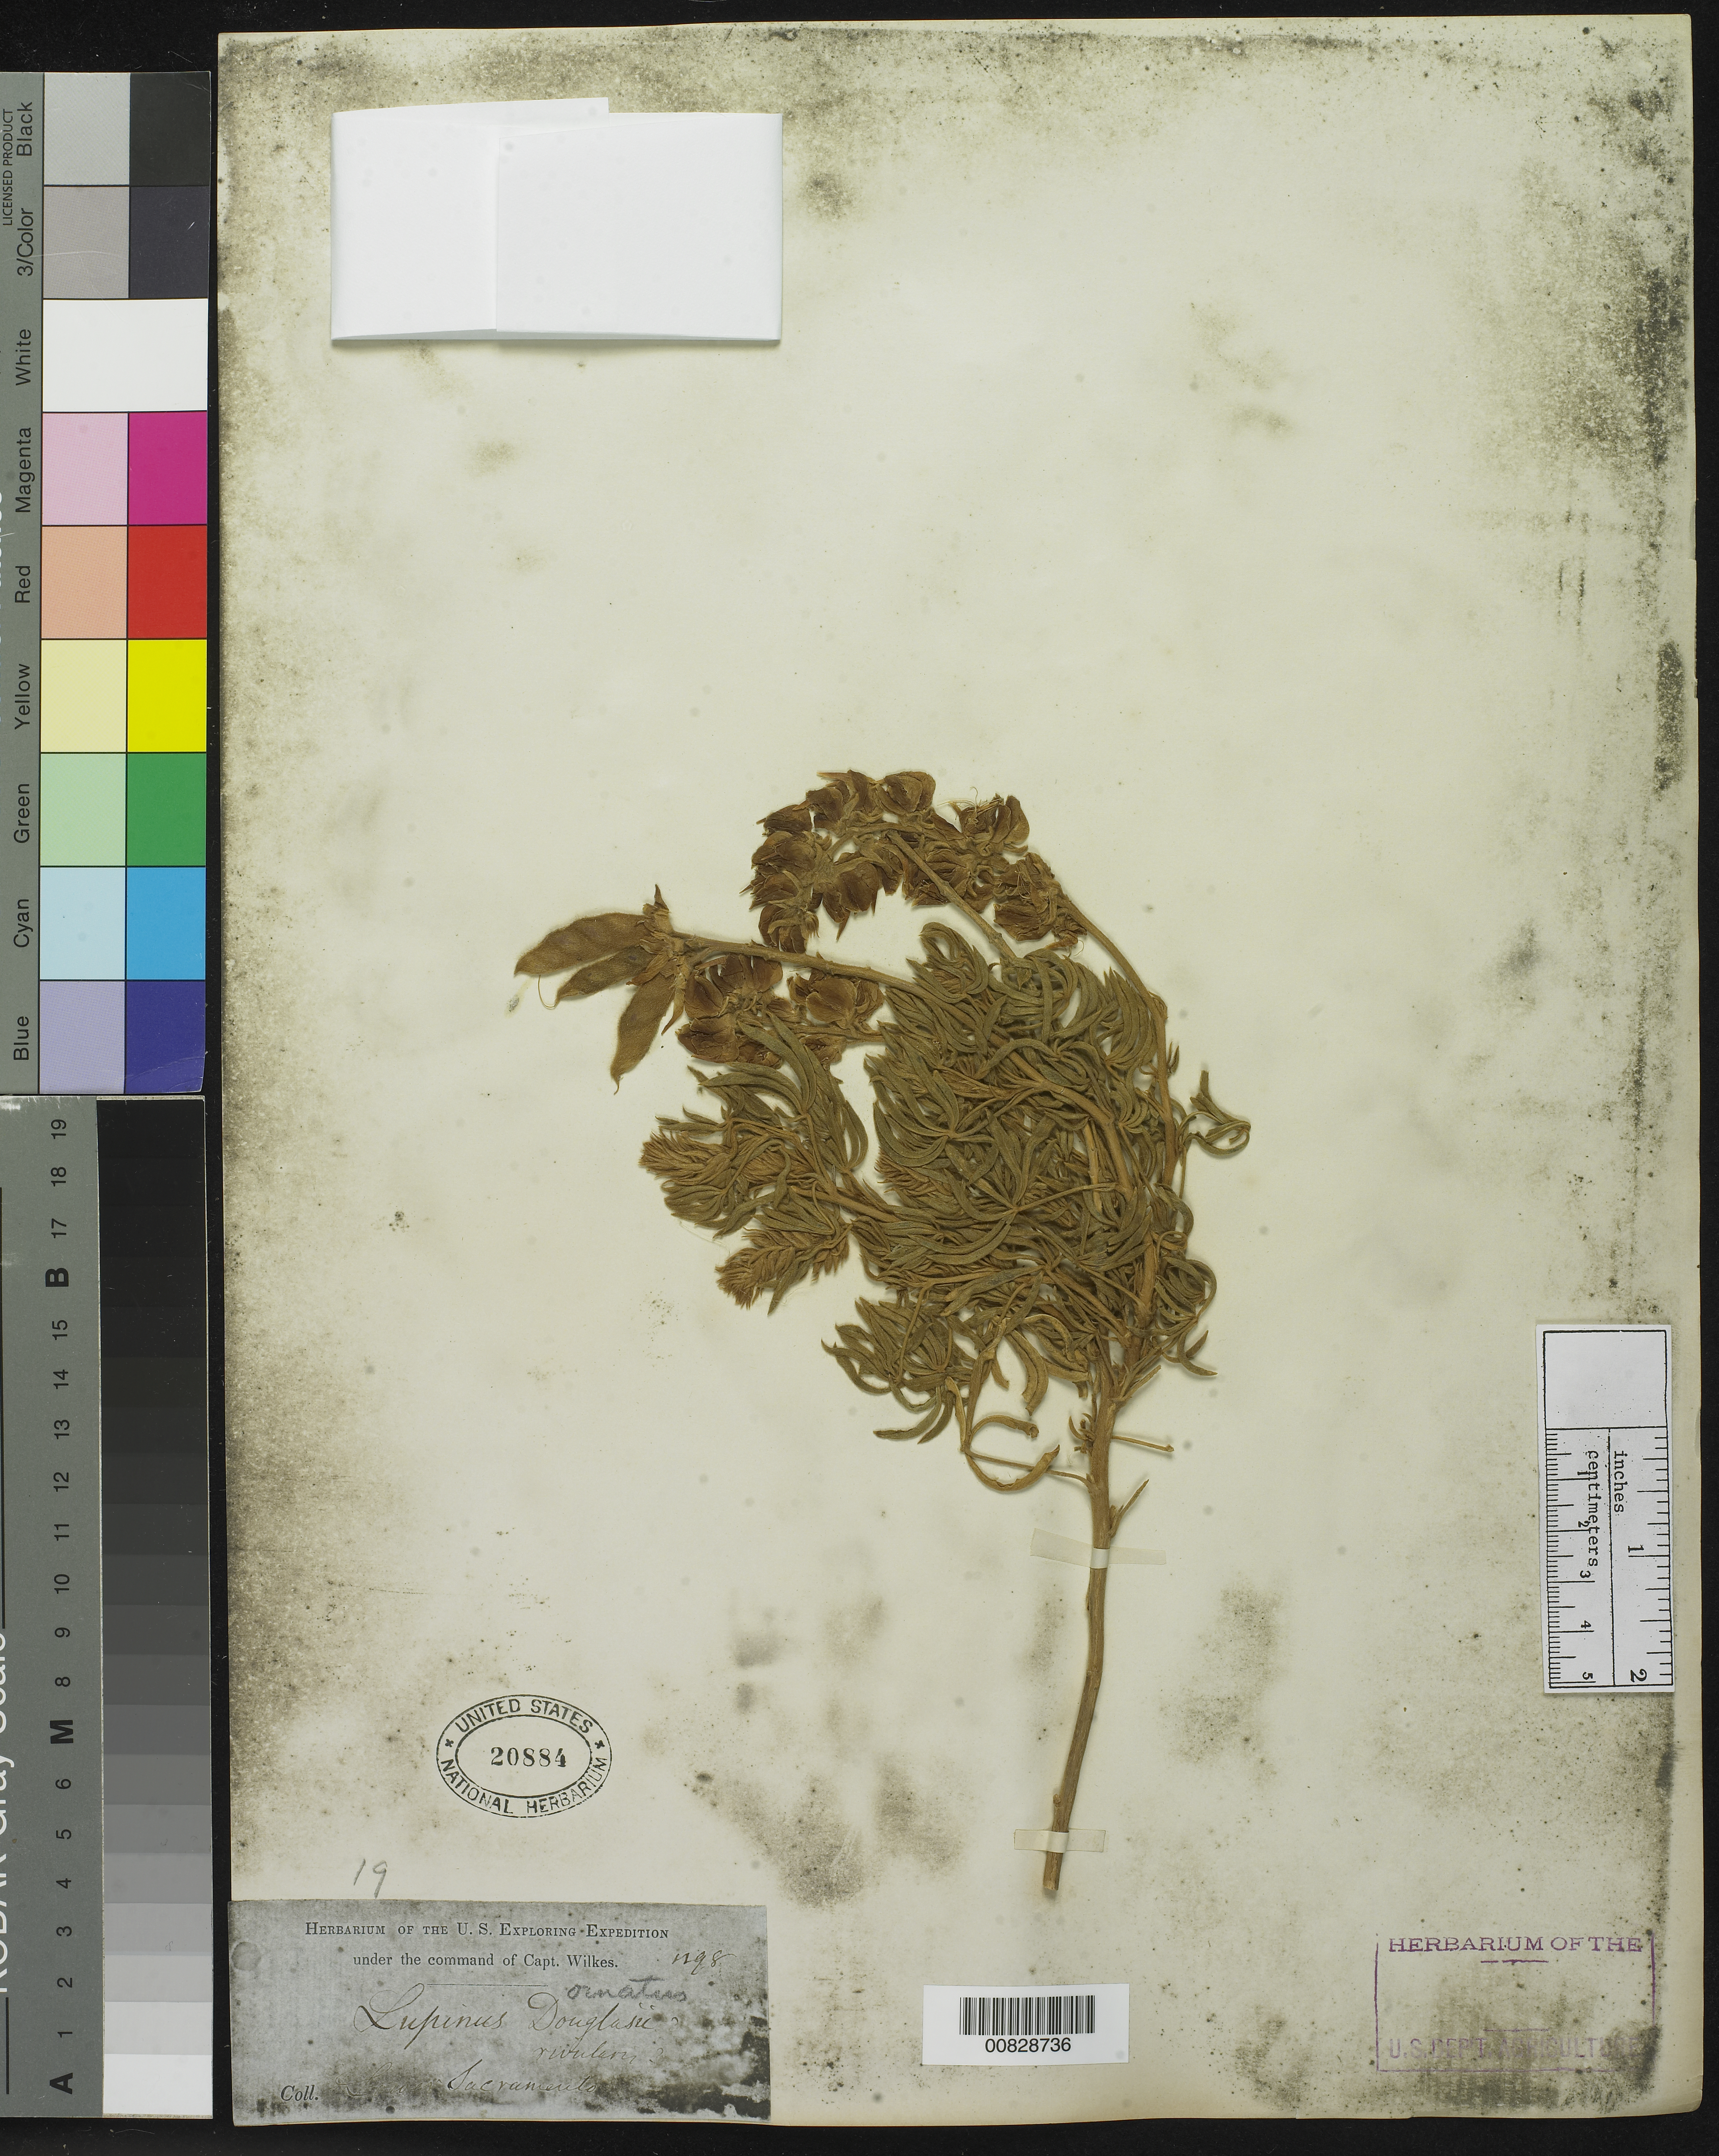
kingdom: Plantae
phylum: Tracheophyta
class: Magnoliopsida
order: Fabales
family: Fabaceae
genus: Lupinus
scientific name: Lupinus formosus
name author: Greene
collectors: Wilkes Explor. Exped.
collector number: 1198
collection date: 1838/1842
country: United States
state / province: California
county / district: Sacramento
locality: Lower Sacramento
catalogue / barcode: US 20884